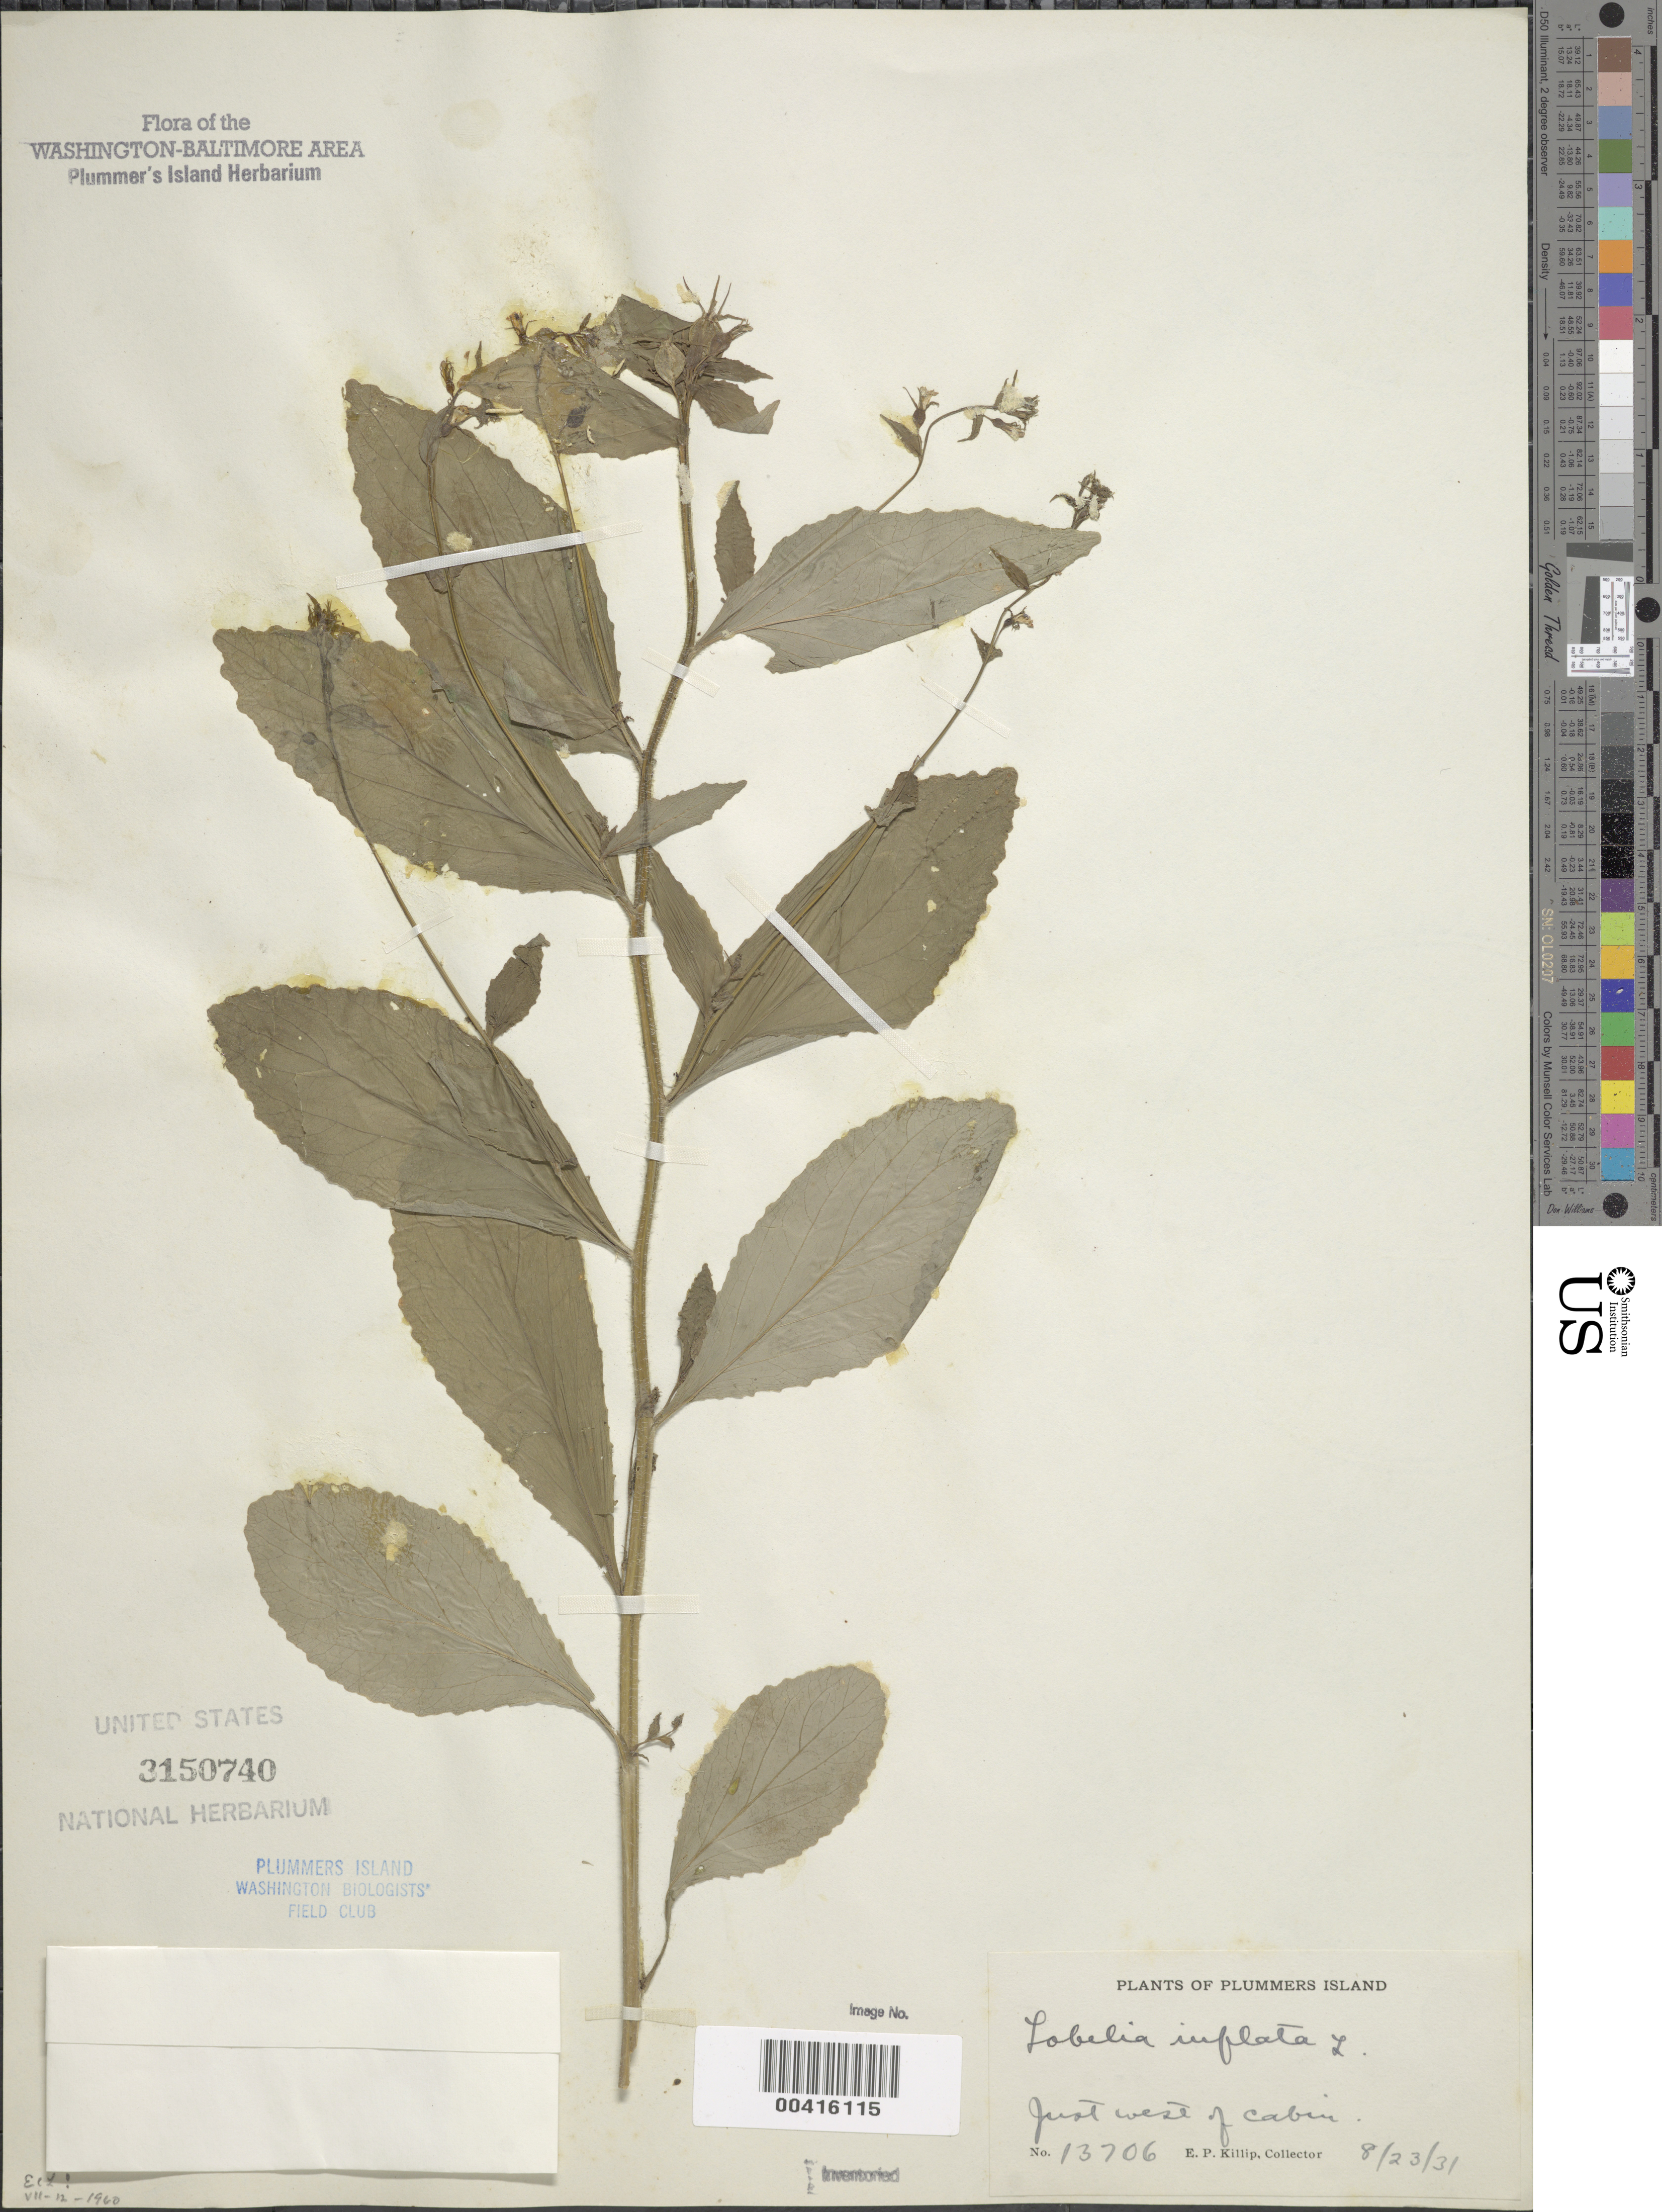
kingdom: Plantae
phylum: Tracheophyta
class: Magnoliopsida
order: Asterales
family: Campanulaceae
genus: Lobelia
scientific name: Lobelia inflata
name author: L.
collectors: E. P. Killip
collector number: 13706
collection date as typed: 23 Aug 1931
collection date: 1931-08-23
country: United States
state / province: Maryland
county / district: Montgomery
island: Plummers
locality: Plummer's Island; just west of Cabin C. & O. Canal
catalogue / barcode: US 3150740